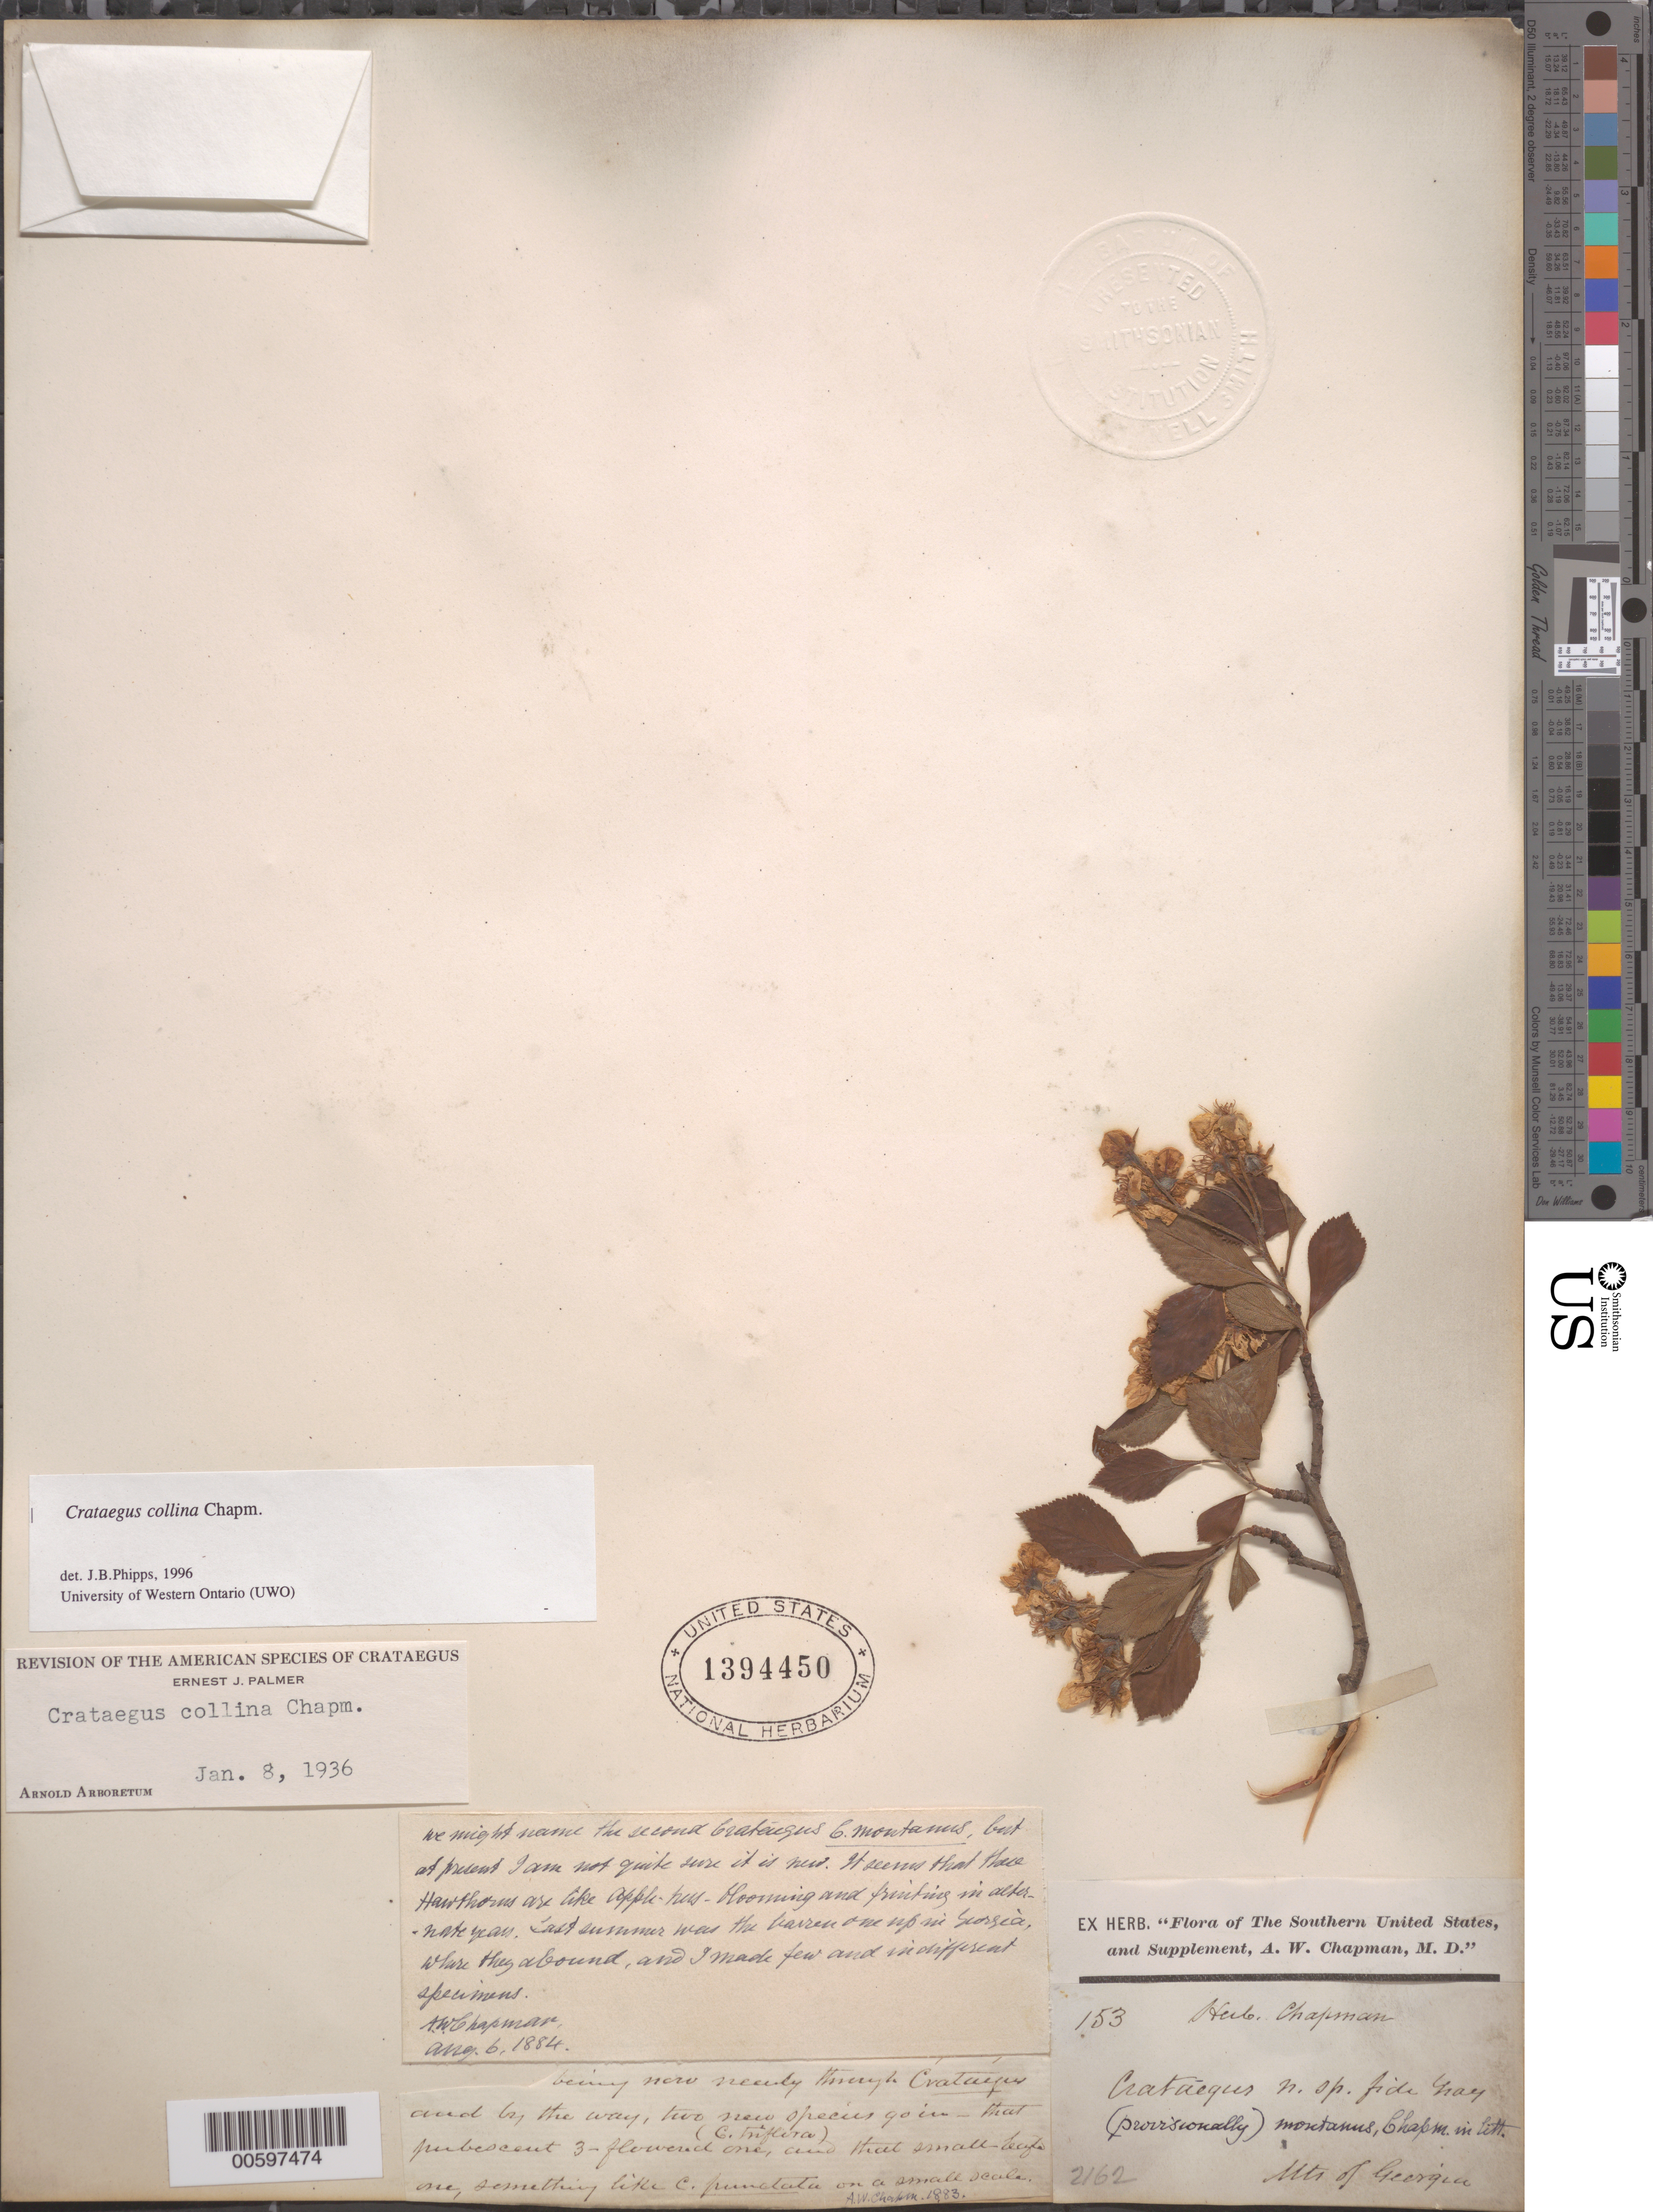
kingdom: Plantae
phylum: Tracheophyta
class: Magnoliopsida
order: Rosales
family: Rosaceae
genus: Crataegus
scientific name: Crataegus collina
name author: Chapm.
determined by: Palmer, E. J.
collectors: ex herb. Chapman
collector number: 153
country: United States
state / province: Georgia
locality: Mtns. of Georgia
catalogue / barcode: US 1394450